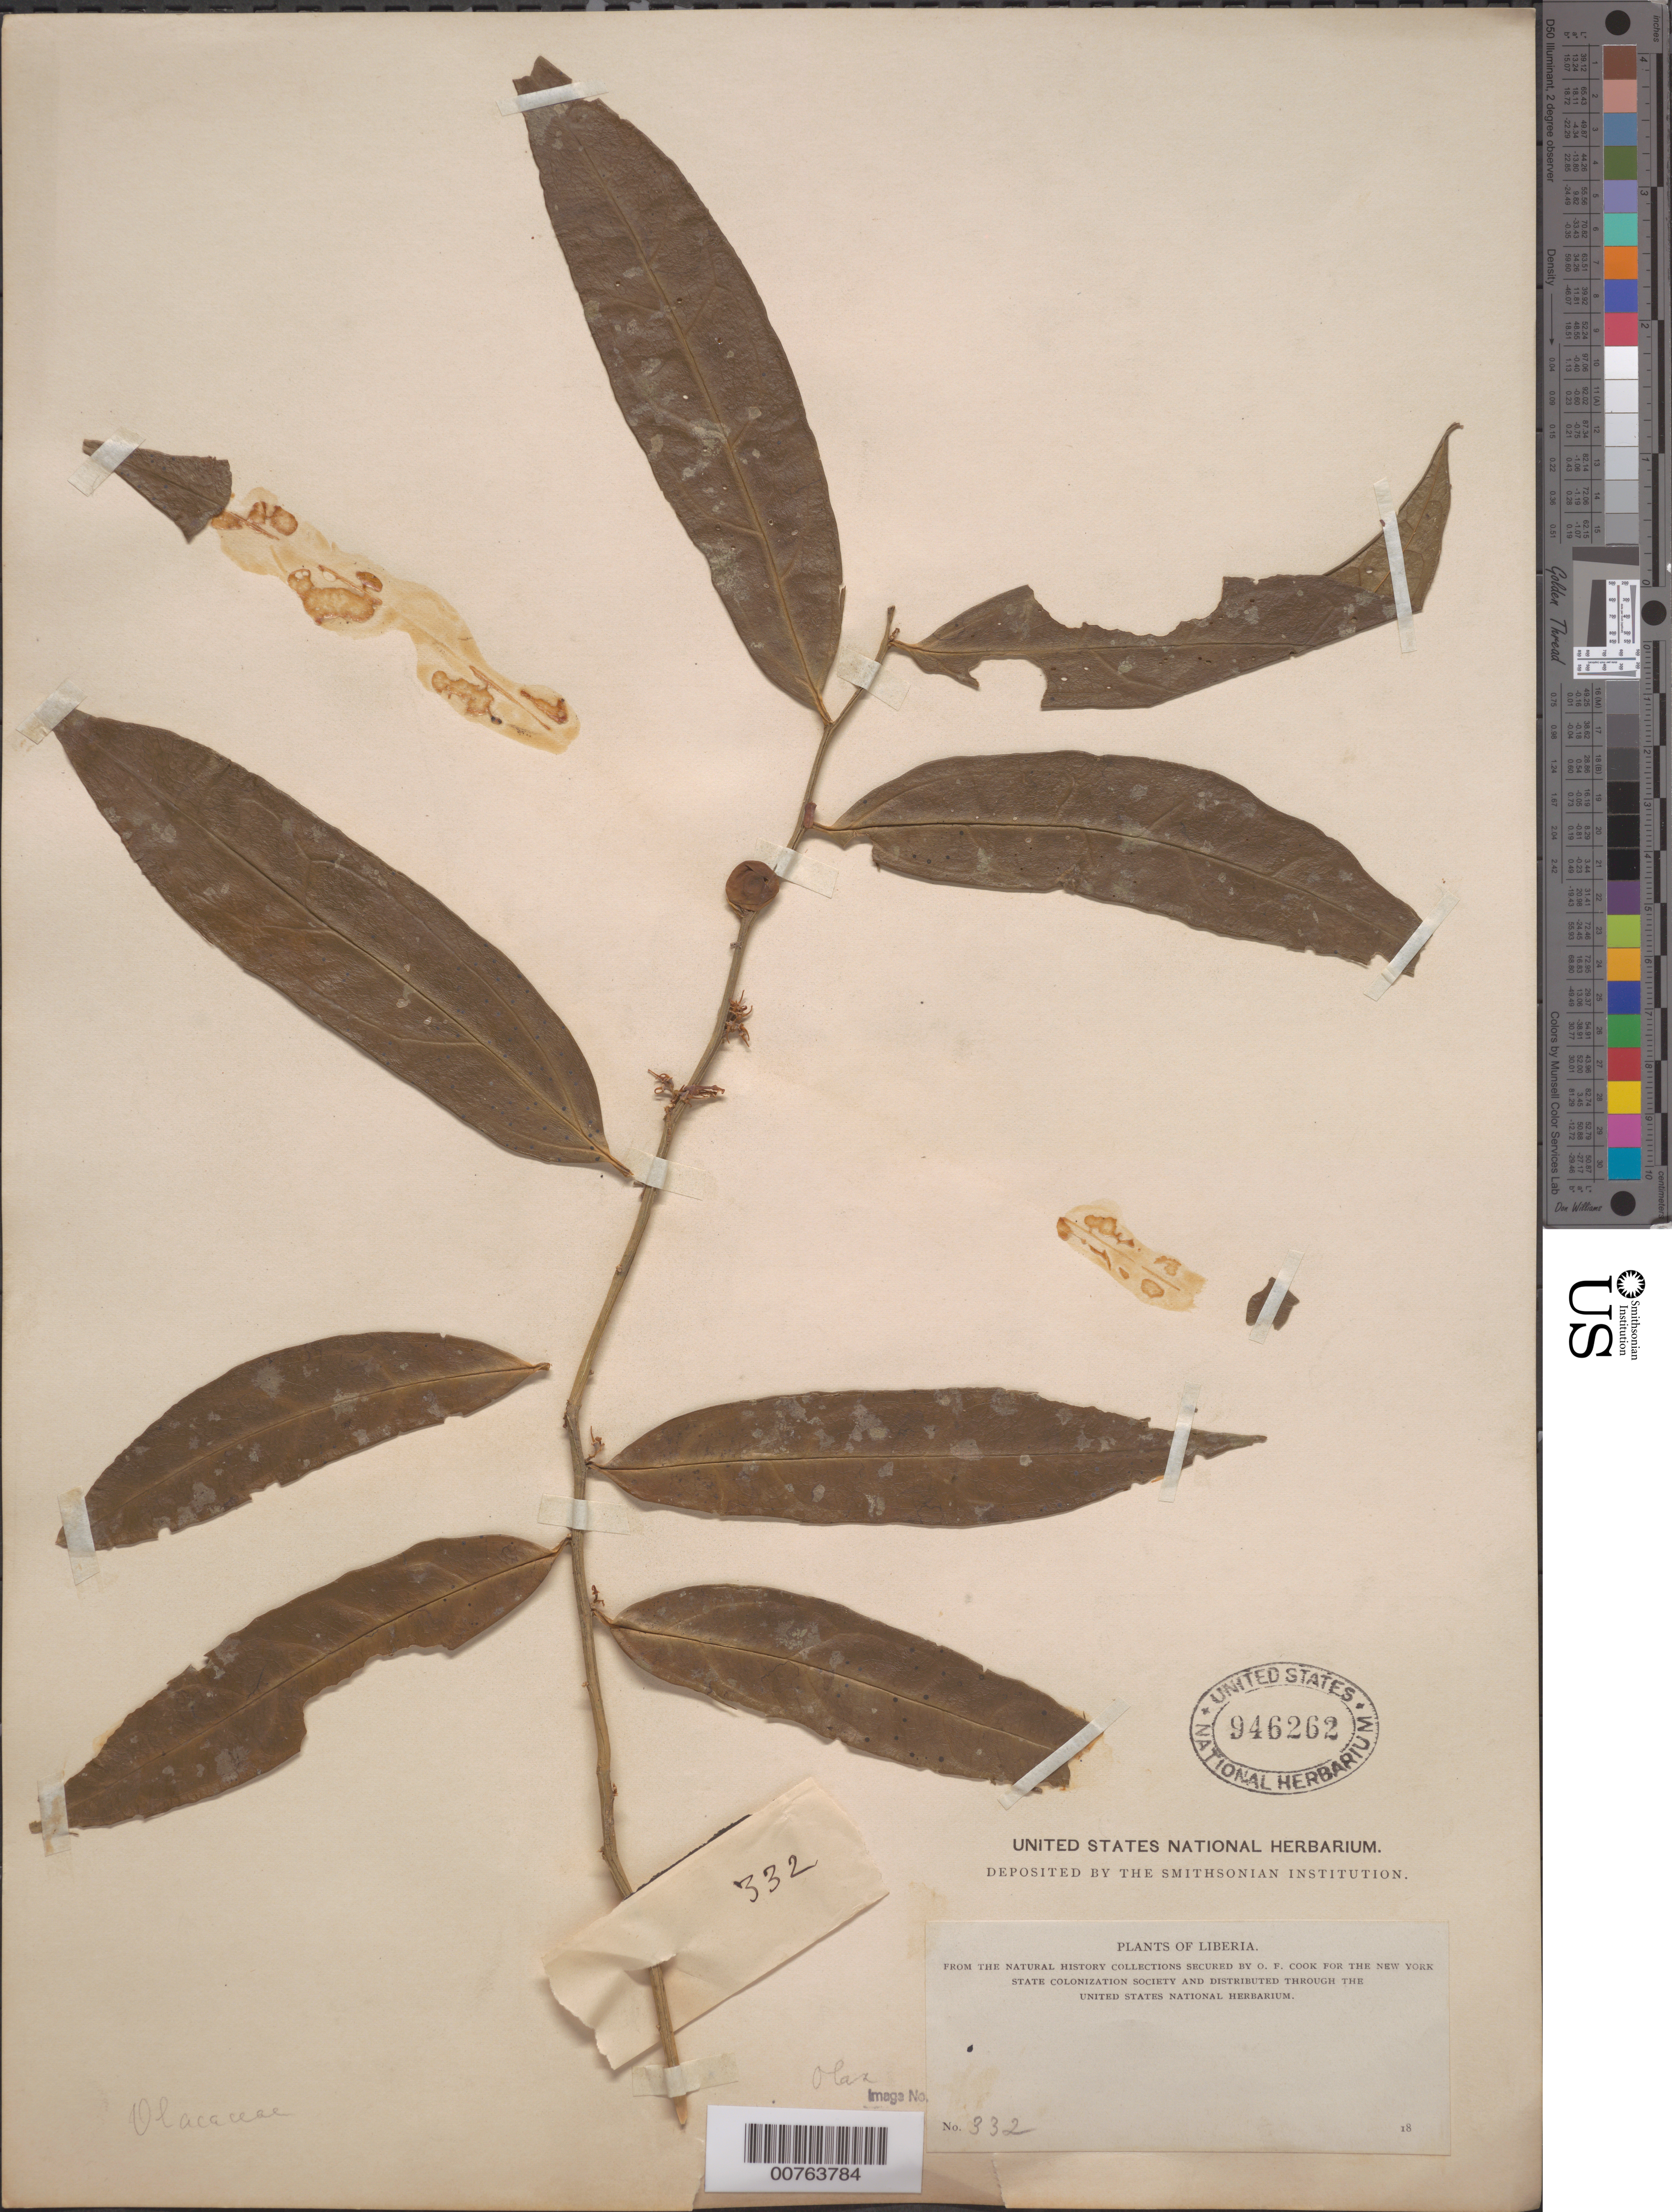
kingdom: Plantae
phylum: Tracheophyta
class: Magnoliopsida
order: Santalales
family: Olacaceae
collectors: O. F. Cook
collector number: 332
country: Liberia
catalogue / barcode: US 946262